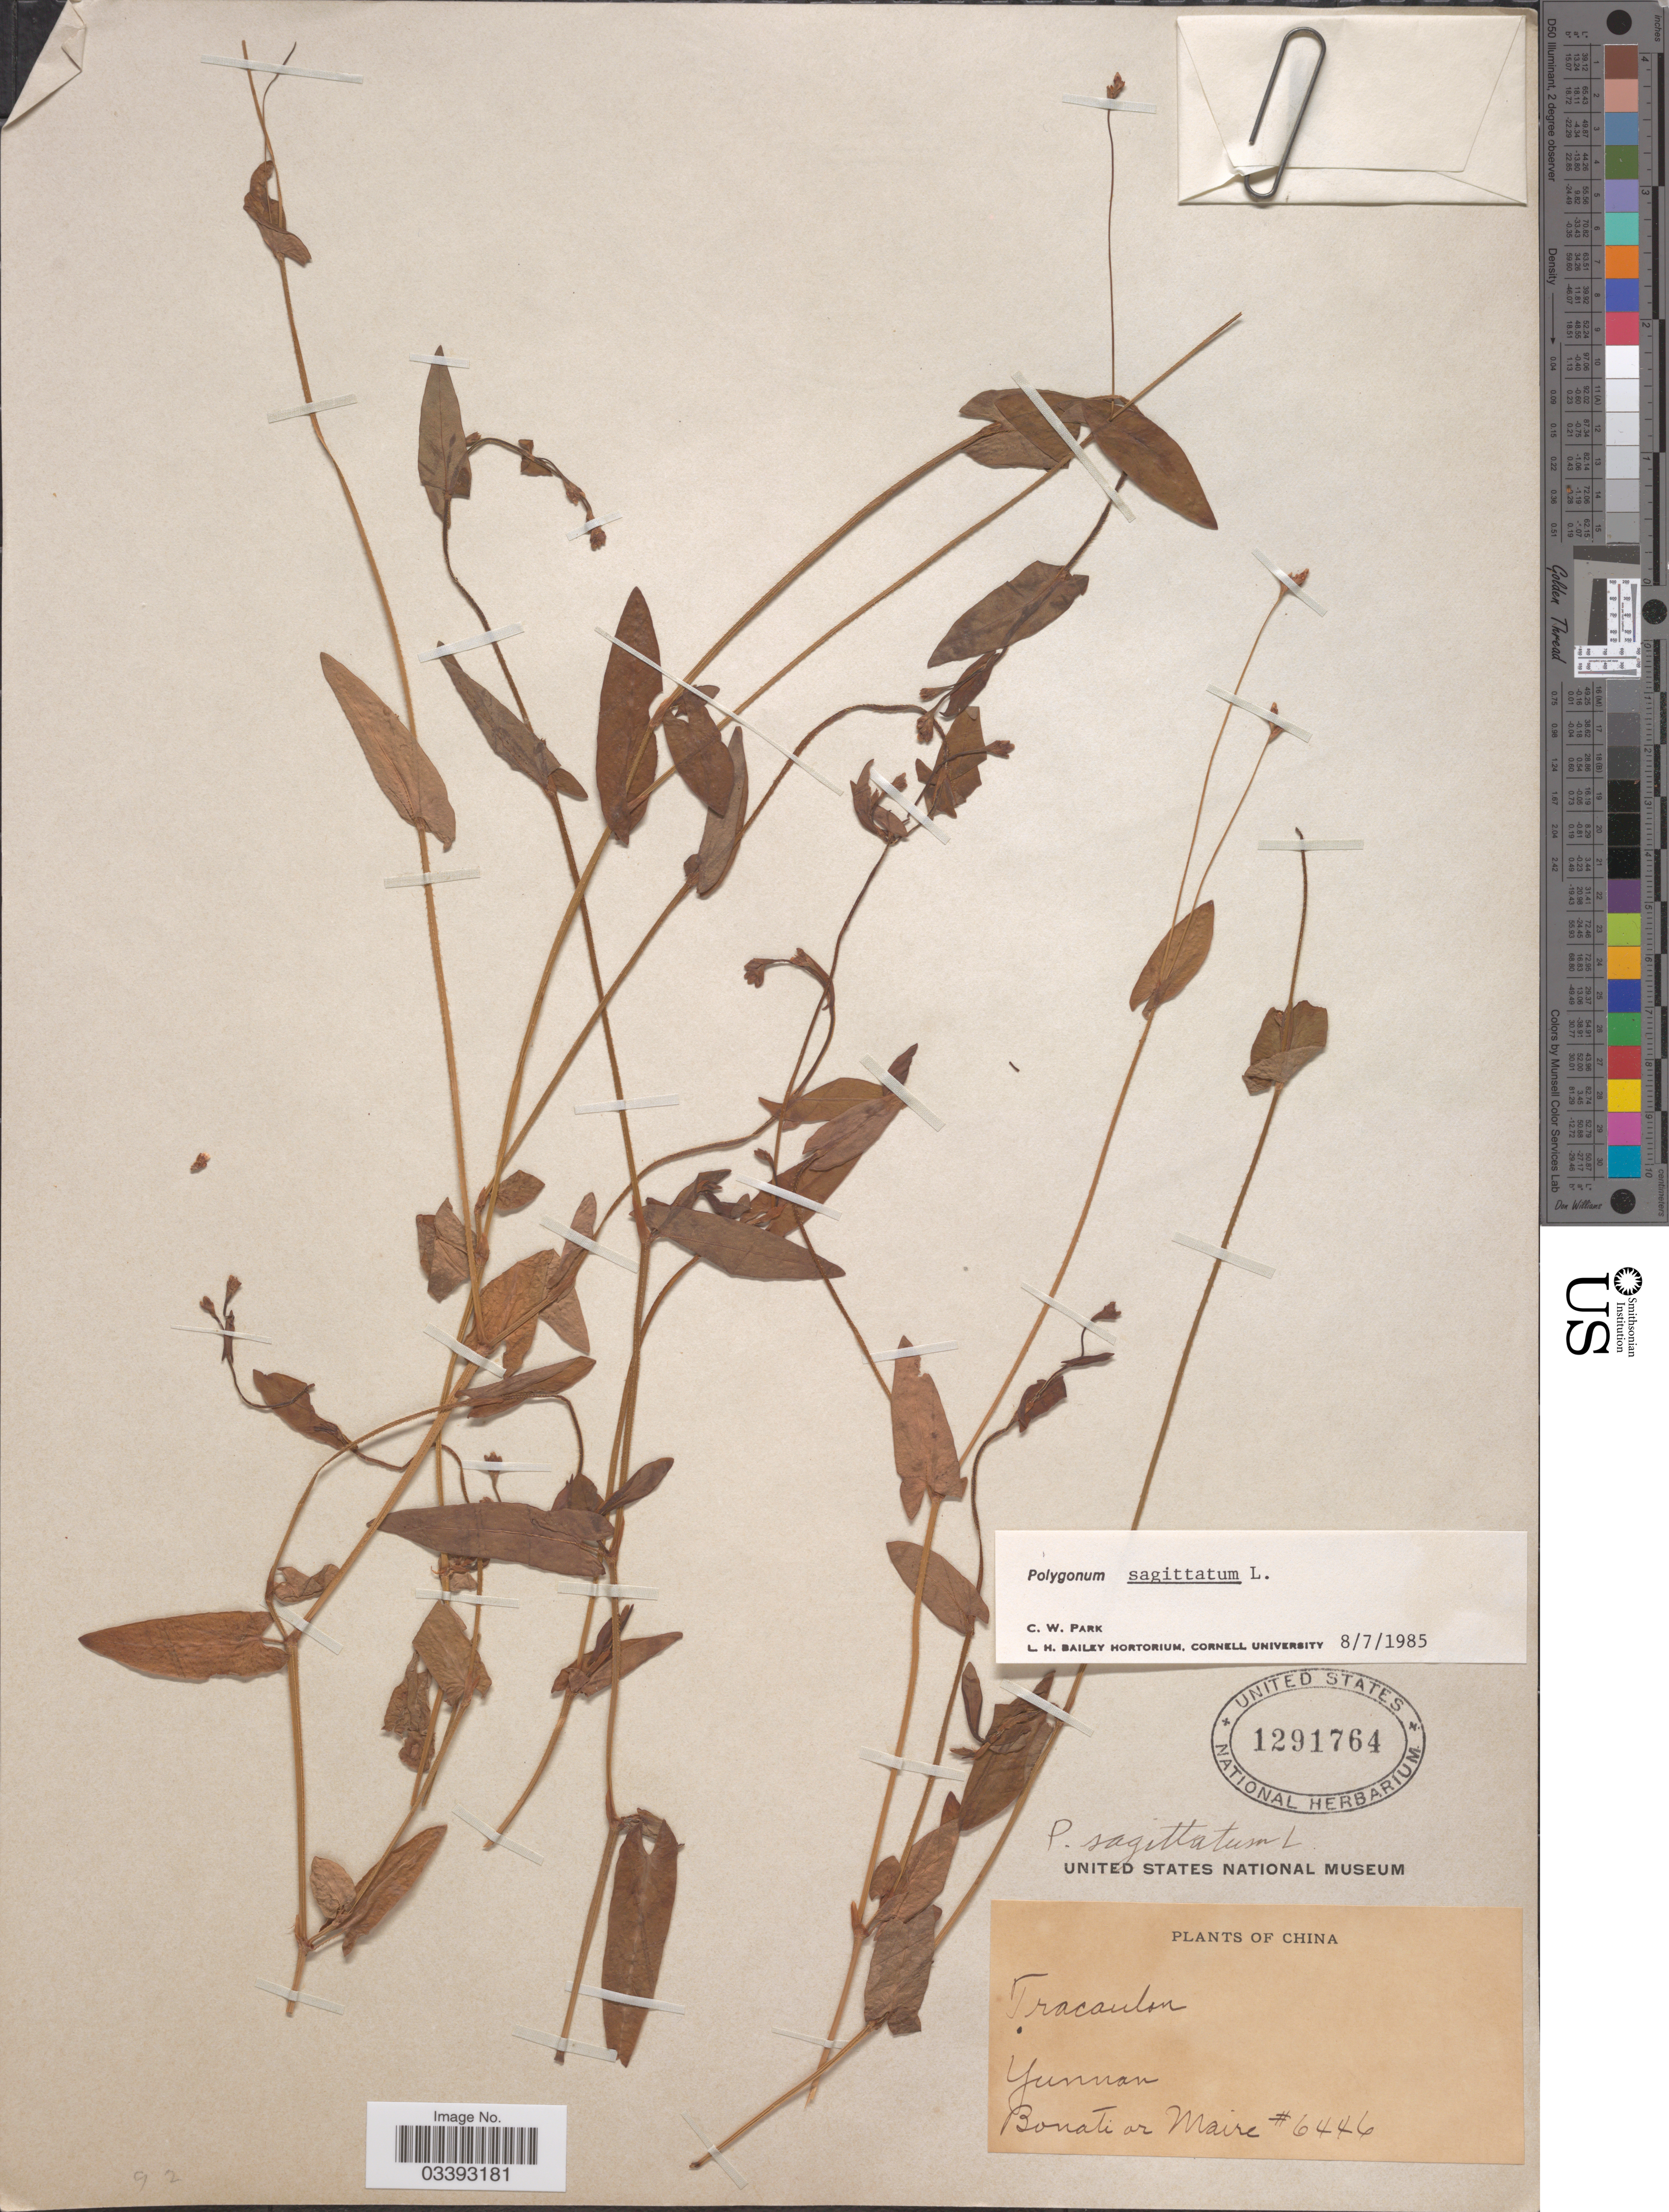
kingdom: Plantae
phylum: Tracheophyta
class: Magnoliopsida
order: Caryophyllales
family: Polygonaceae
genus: Polygonum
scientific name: Polygonum sagittatum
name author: L.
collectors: B. Marie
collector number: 6446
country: China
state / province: Yunnan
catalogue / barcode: US 1291764